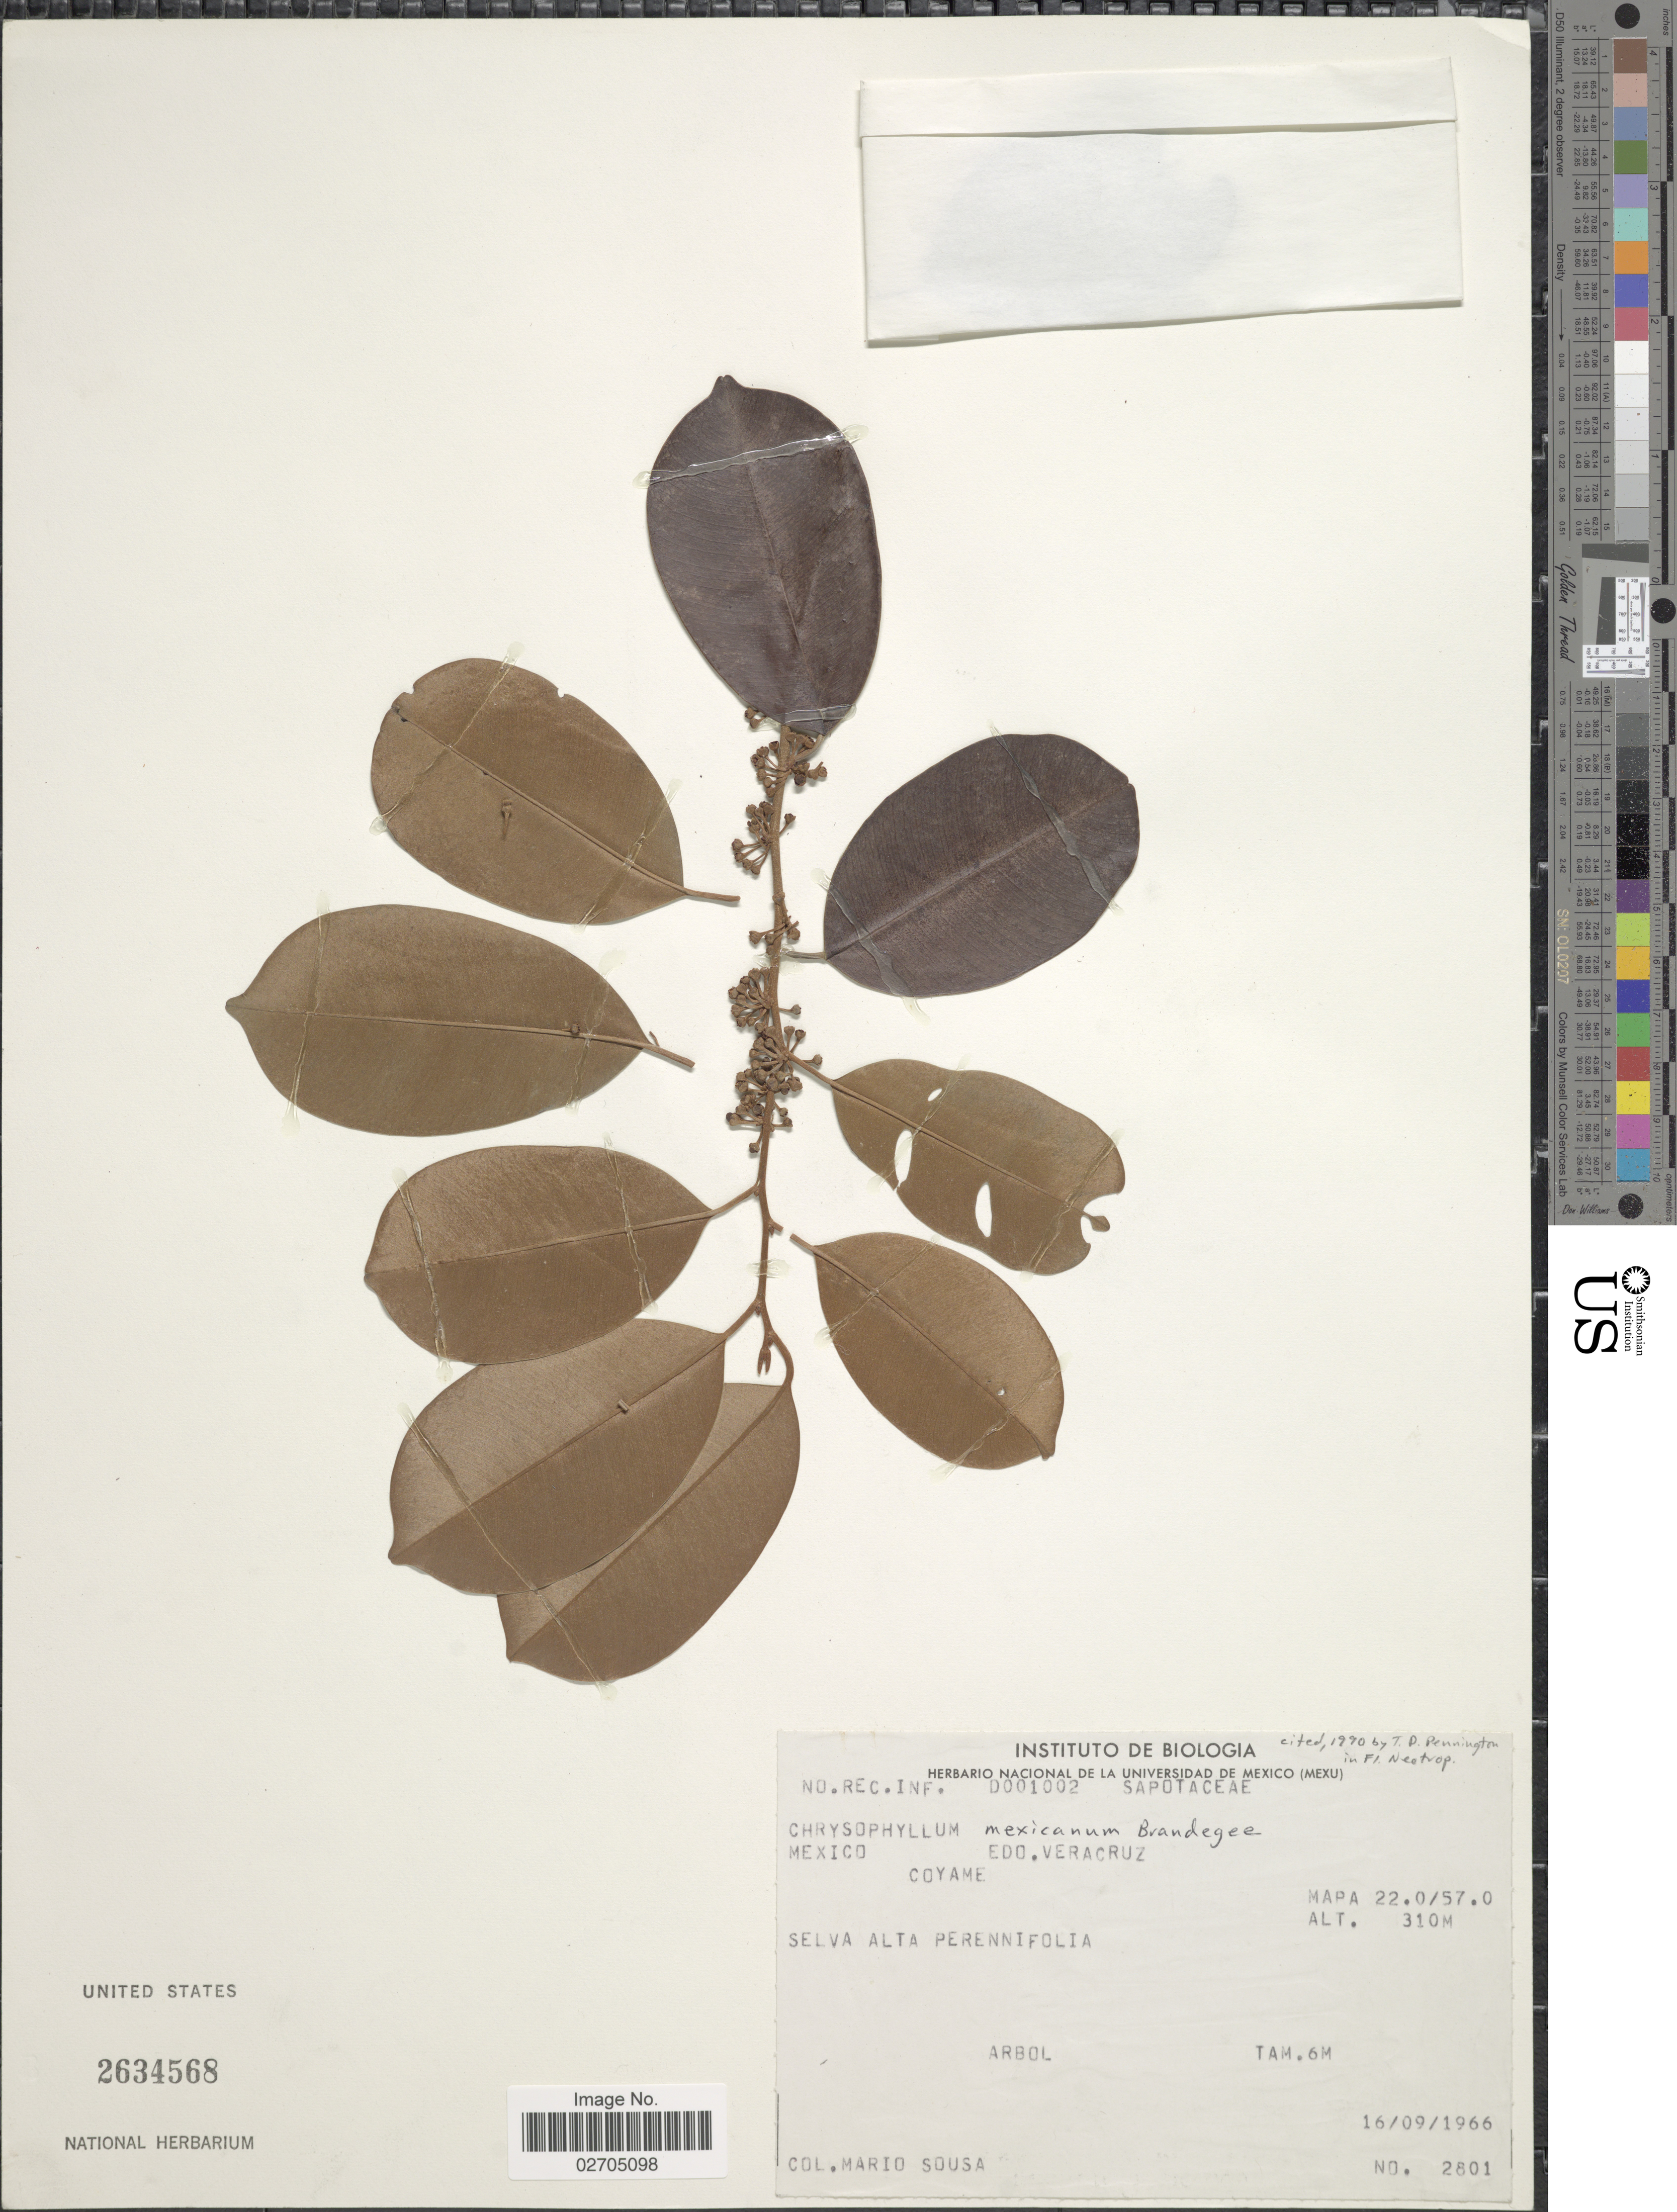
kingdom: Plantae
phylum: Tracheophyta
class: Magnoliopsida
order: Ericales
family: Sapotaceae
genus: Chrysophyllum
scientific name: Chrysophyllum mexicanum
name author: Brandegee ex Standl.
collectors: M. Sousa S.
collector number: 2801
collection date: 1966-09-16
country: Mexico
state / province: Veracruz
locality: Edo. Veracruz, Coyame, Mapa 22.0/57.0.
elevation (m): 310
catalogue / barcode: US 2634568